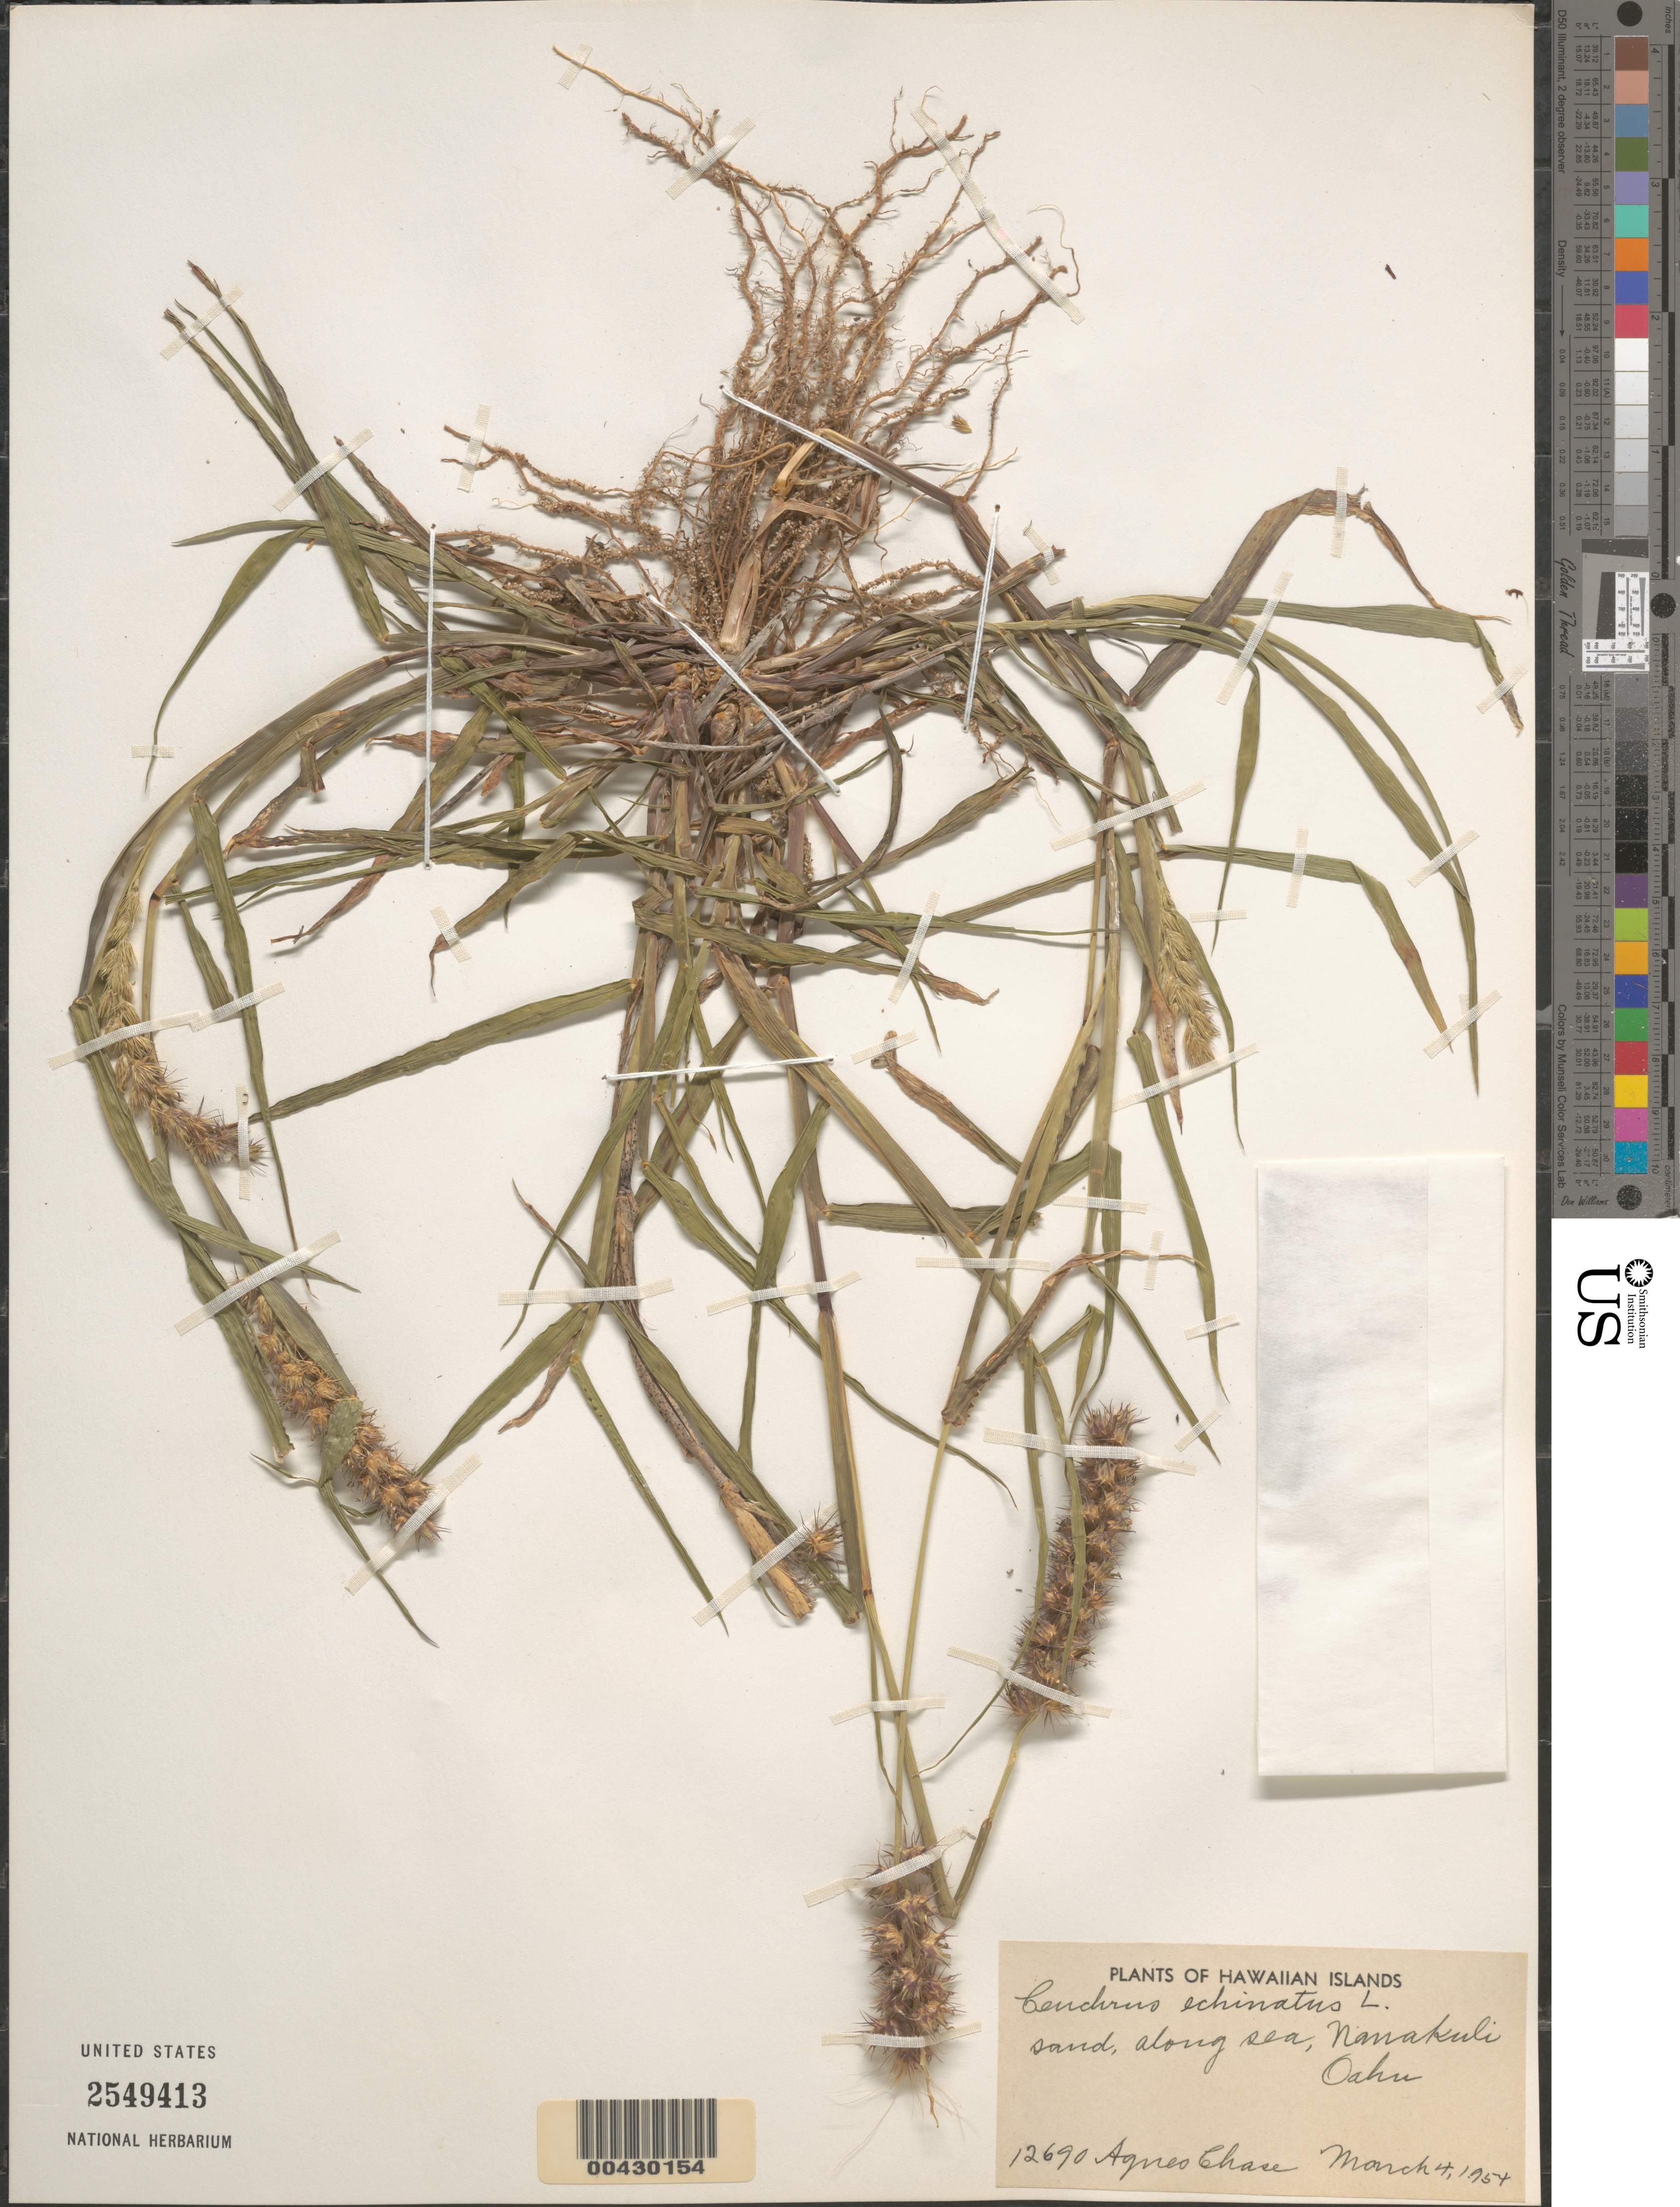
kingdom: Plantae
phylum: Tracheophyta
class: Liliopsida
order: Poales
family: Poaceae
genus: Cenchrus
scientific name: Cenchrus echinatus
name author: L.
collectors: A. Chase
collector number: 12690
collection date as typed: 4 Mar 1954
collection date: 1954-03-04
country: United States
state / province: Hawaii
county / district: Honolulu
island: Oahu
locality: along sea, Nanakuli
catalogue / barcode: US 2549413